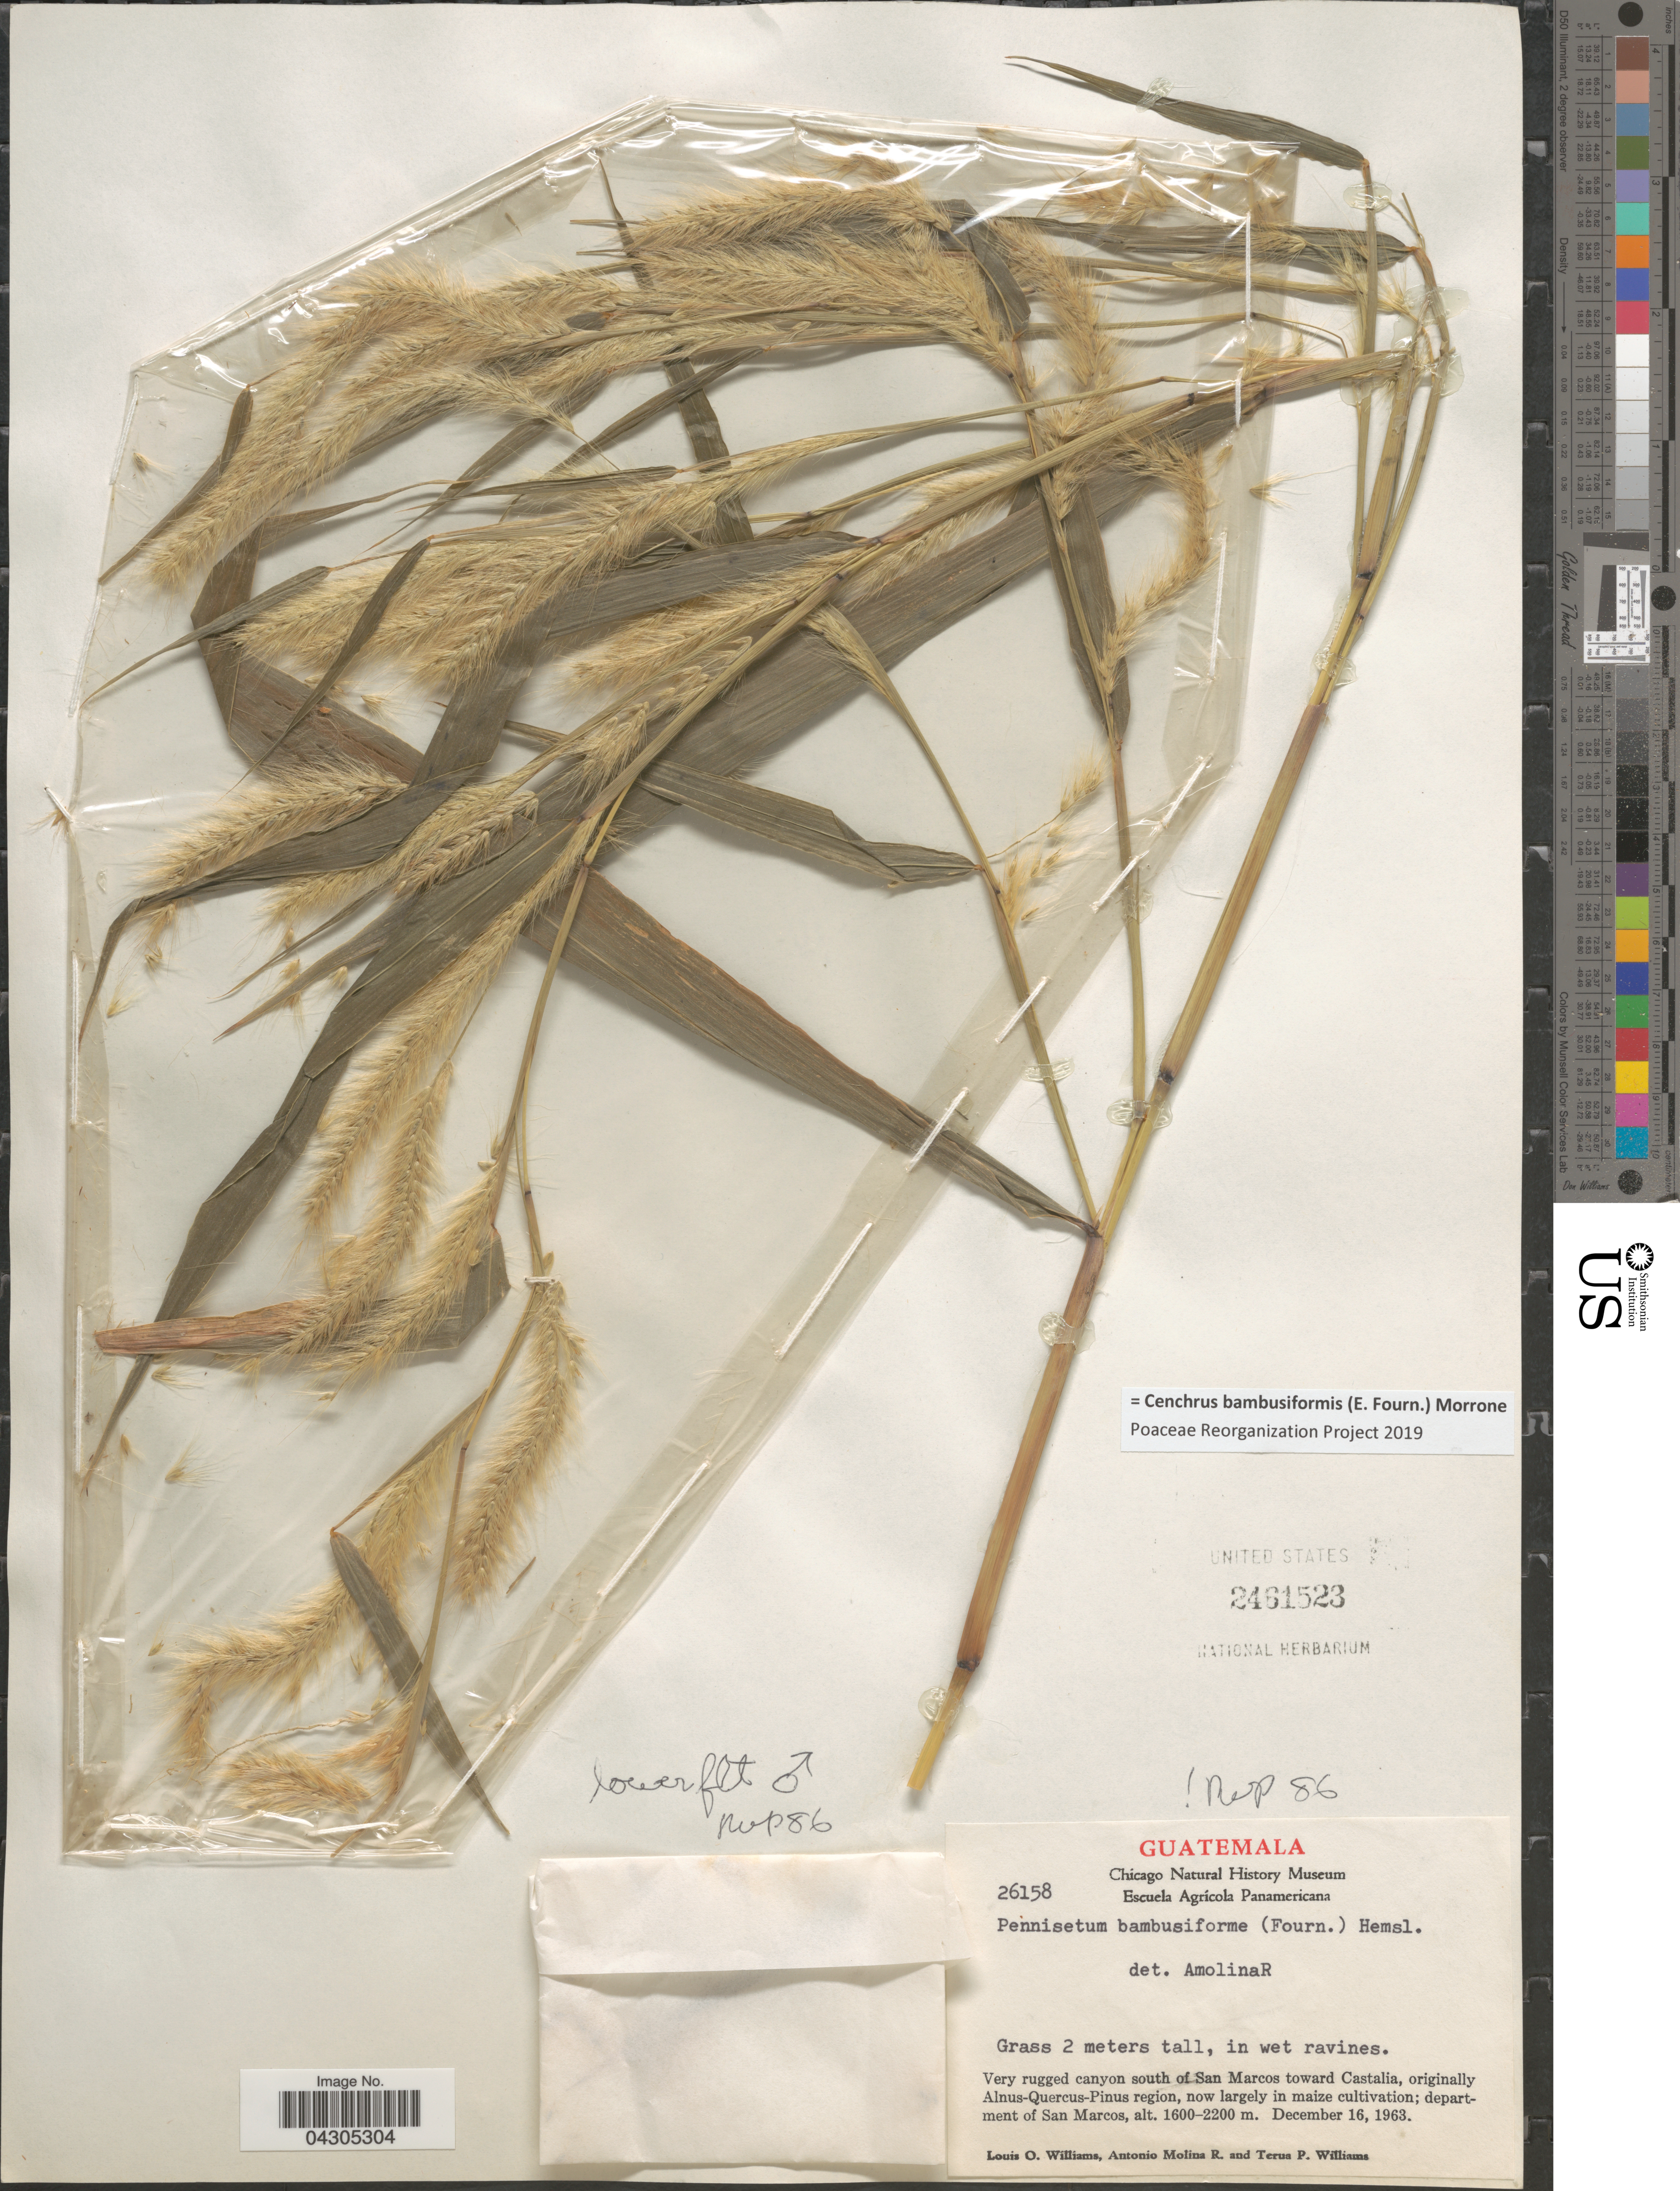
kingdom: Plantae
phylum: Tracheophyta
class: Liliopsida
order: Poales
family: Poaceae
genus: Cenchrus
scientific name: Cenchrus bambusiformis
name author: (E. Fourn.) Morrone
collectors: L. O. Williams, A. Molina R. & T. Williams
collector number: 26158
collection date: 1963-12-16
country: Guatemala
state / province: San Marcos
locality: Very rugged canyon south of San Marcos toward Castalia, originally Alnus-Quercus-Pinos region, now largely in maize cultivation; department of San Marcos.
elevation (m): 1600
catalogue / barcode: US 2461523